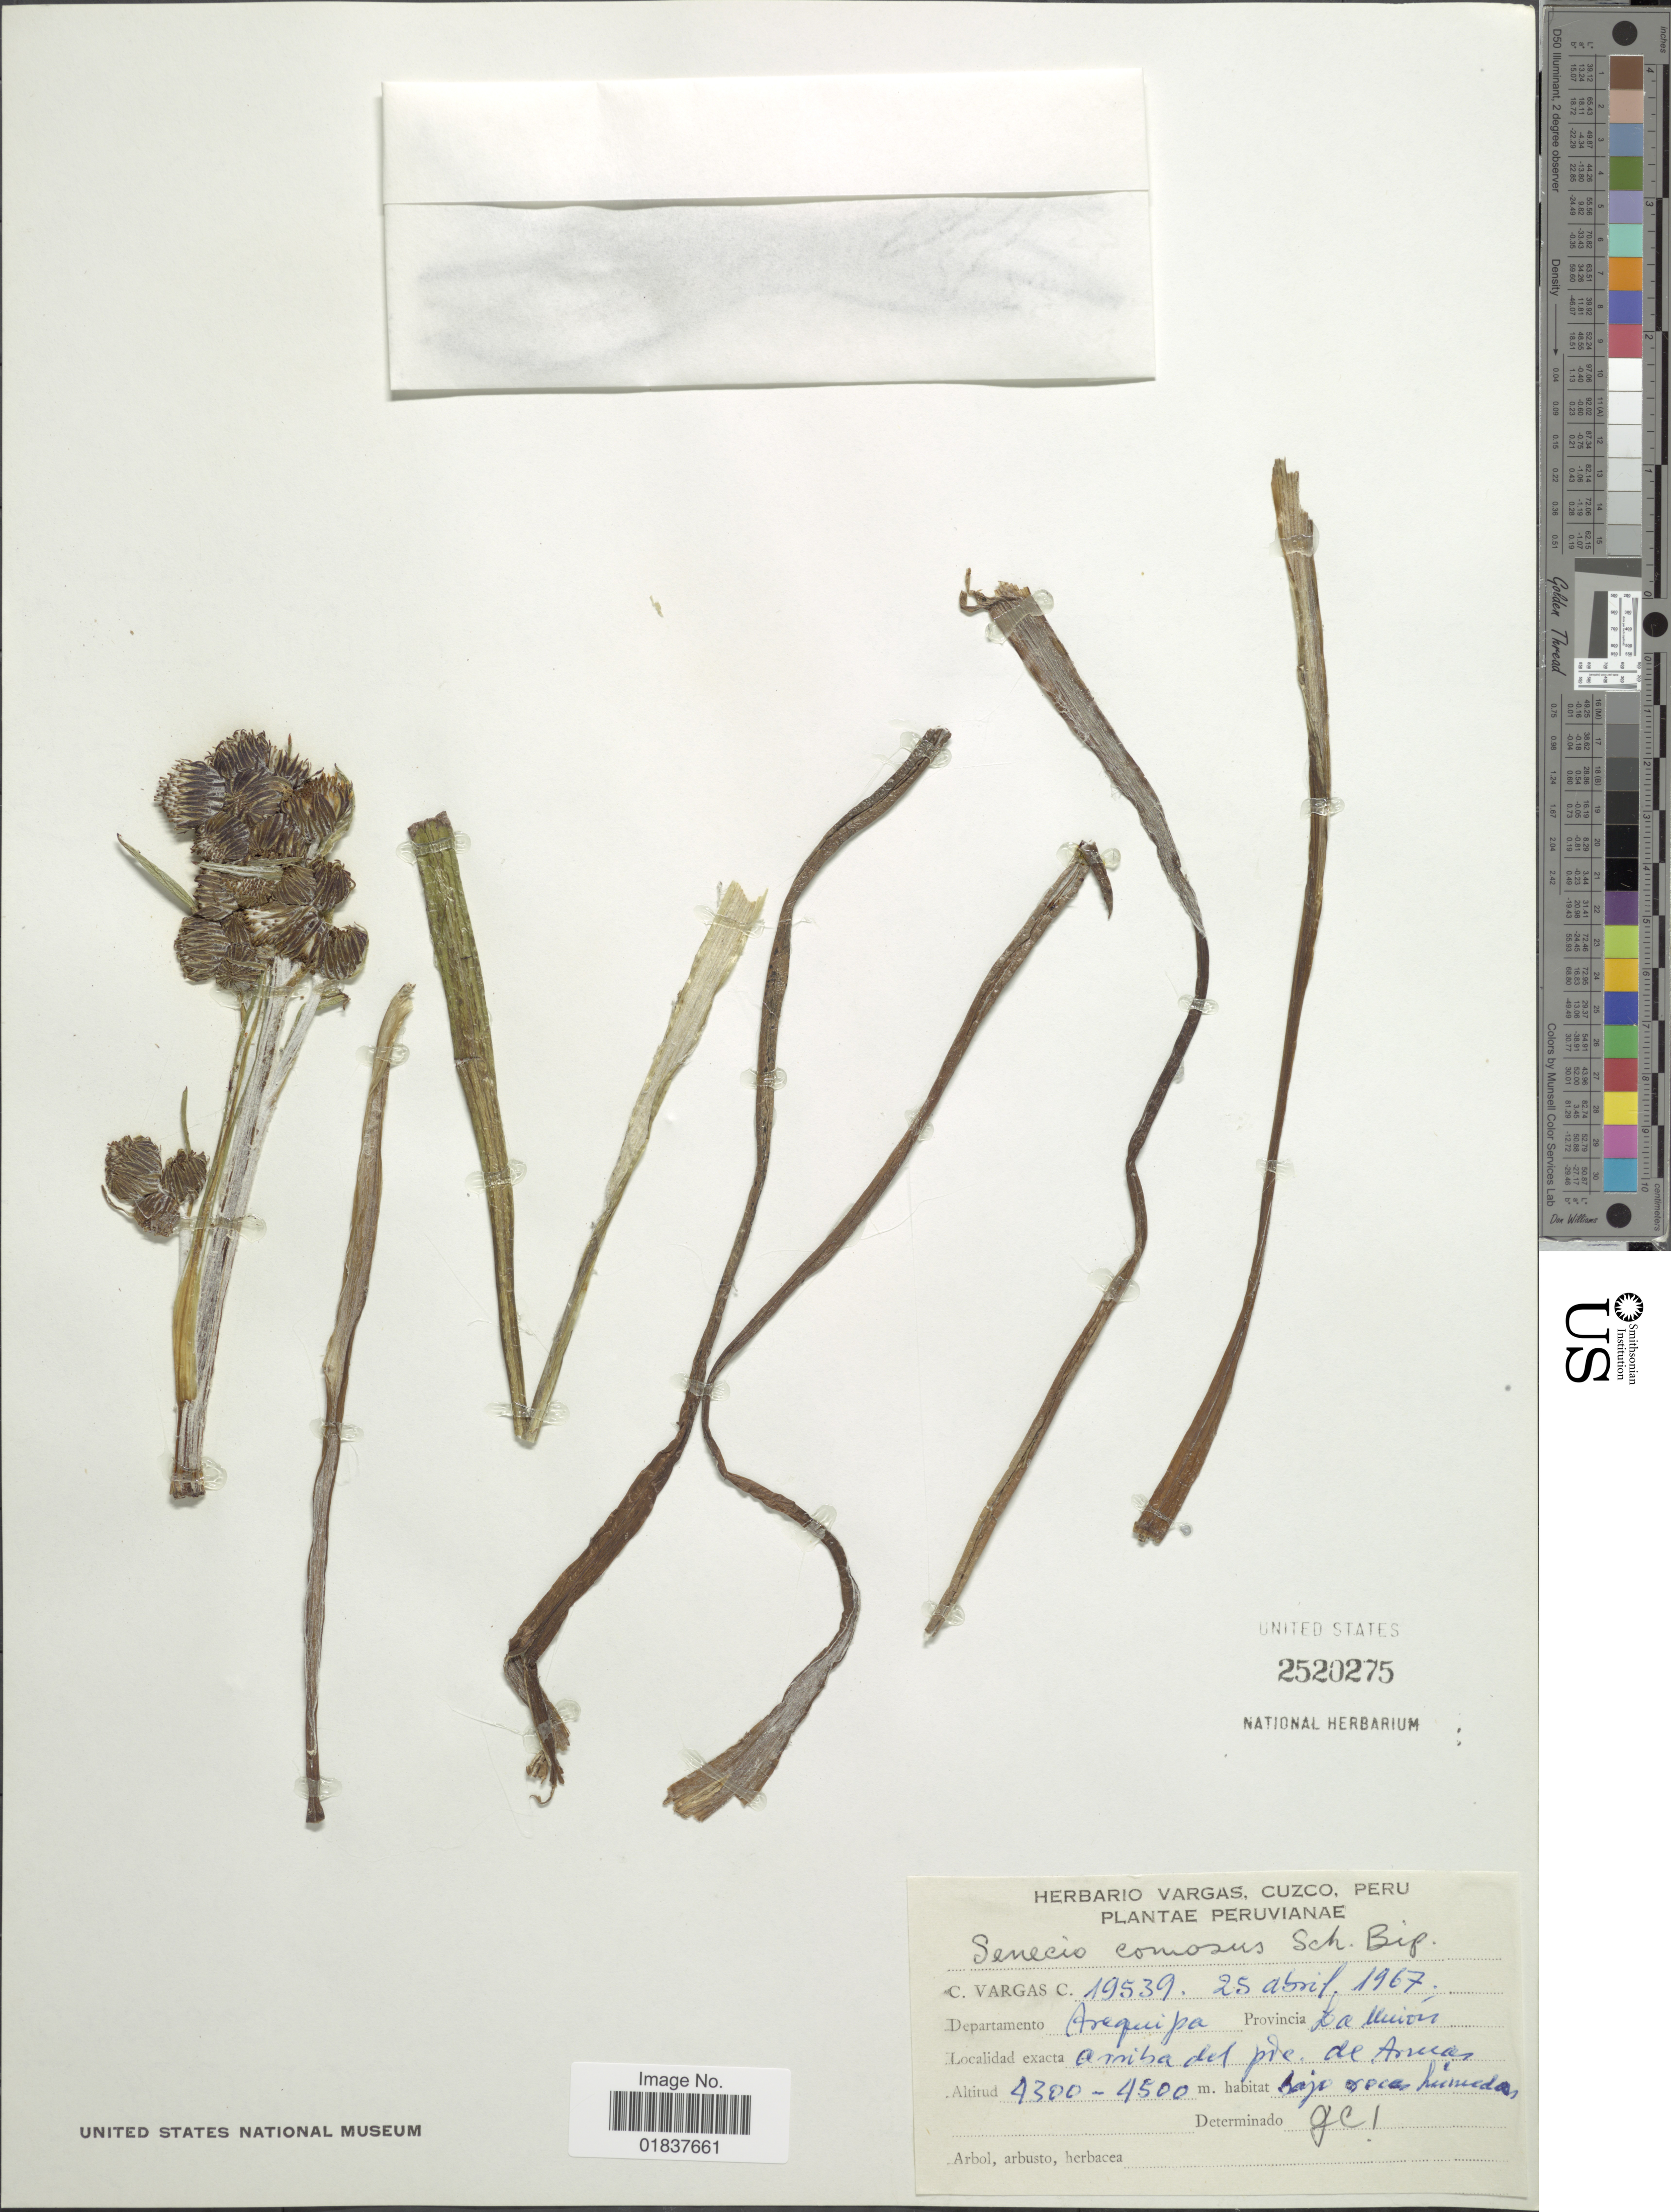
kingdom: Plantae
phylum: Tracheophyta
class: Magnoliopsida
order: Asterales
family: Asteraceae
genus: Senecio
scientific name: Senecio comosus var. culcitioides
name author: (Sch. Bip. ex Wedd.) Cabrera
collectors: C. Vargas Calderón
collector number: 19539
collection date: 1967-04-25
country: Peru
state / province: Arequipa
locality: Provincia La Union, arriba del pte. de Armas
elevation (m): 4300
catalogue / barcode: US 2520275